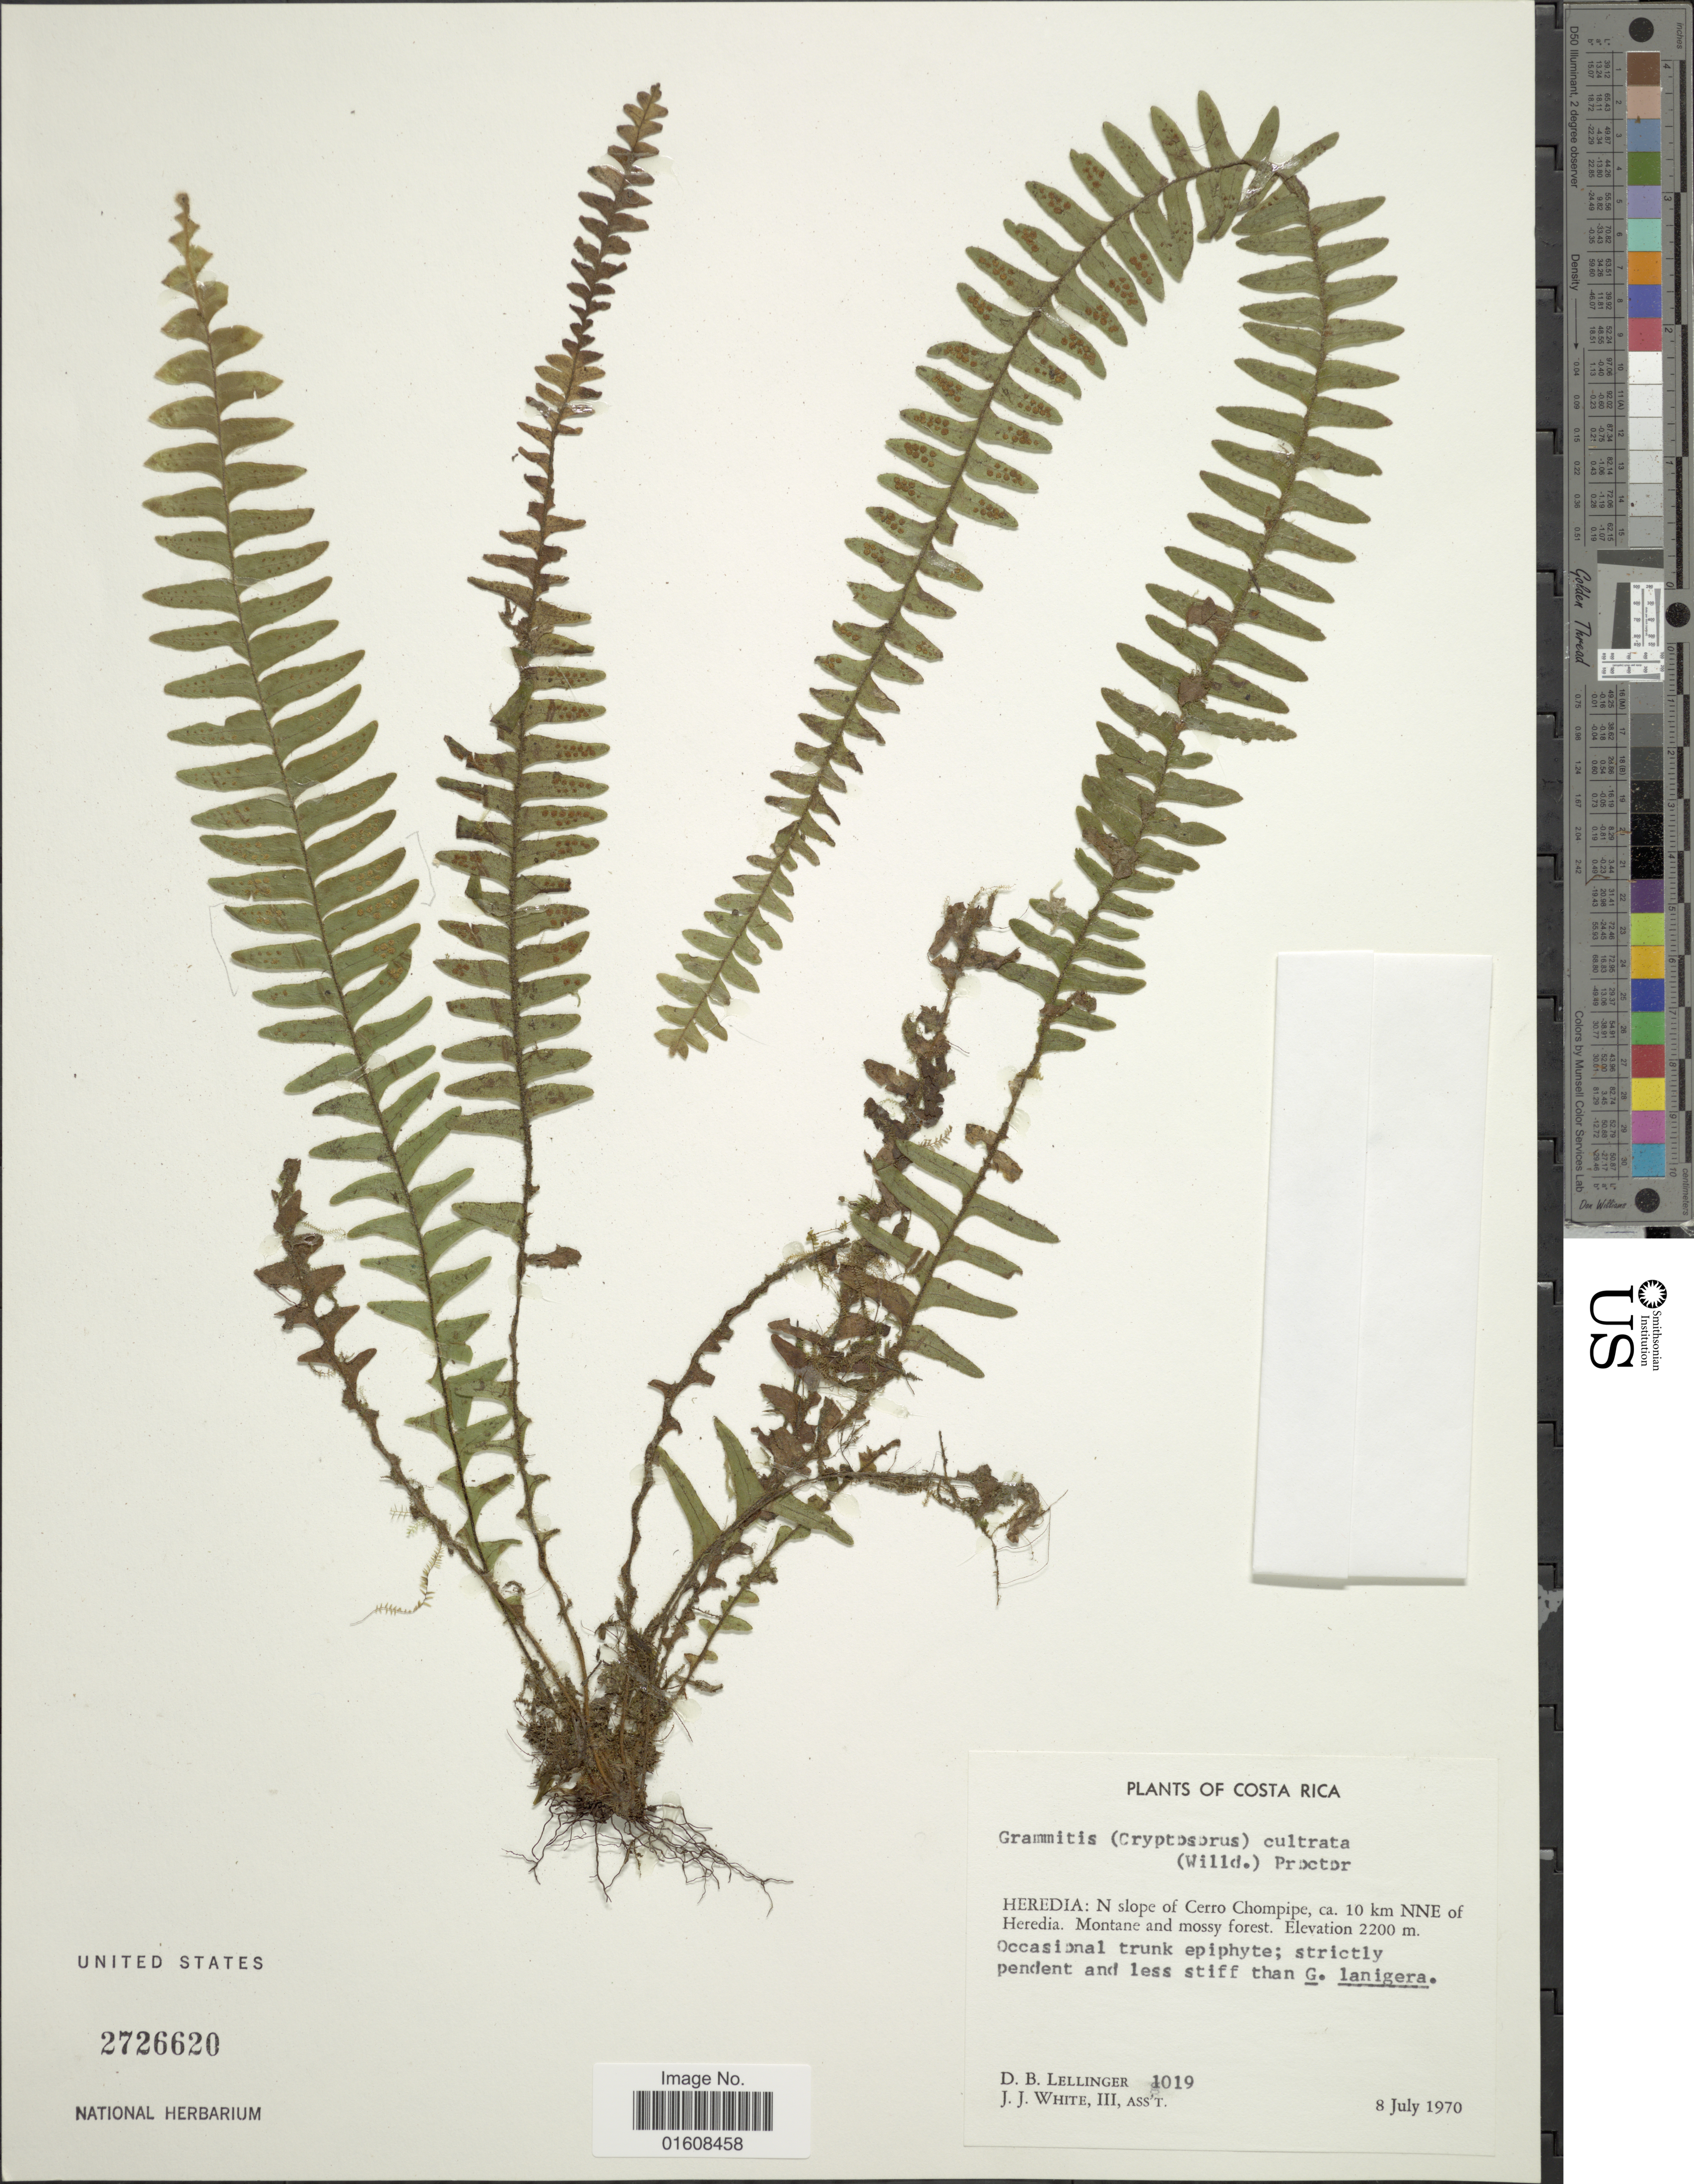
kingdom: Plantae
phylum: Tracheophyta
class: Polypodiopsida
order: Polypodiales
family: Polypodiaceae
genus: Alansmia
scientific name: Alansmia cultrata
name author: (Bory ex Willd.) Moguel & M. Kessler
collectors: D. B. Lellinger & J. J. White III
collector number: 1019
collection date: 1970-07-08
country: Costa Rica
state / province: Heredia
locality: N slope of Cerro Chompipe, ca. 10 km NNE of Heredia. Montane and mossy forest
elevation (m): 2200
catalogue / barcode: US 2726620